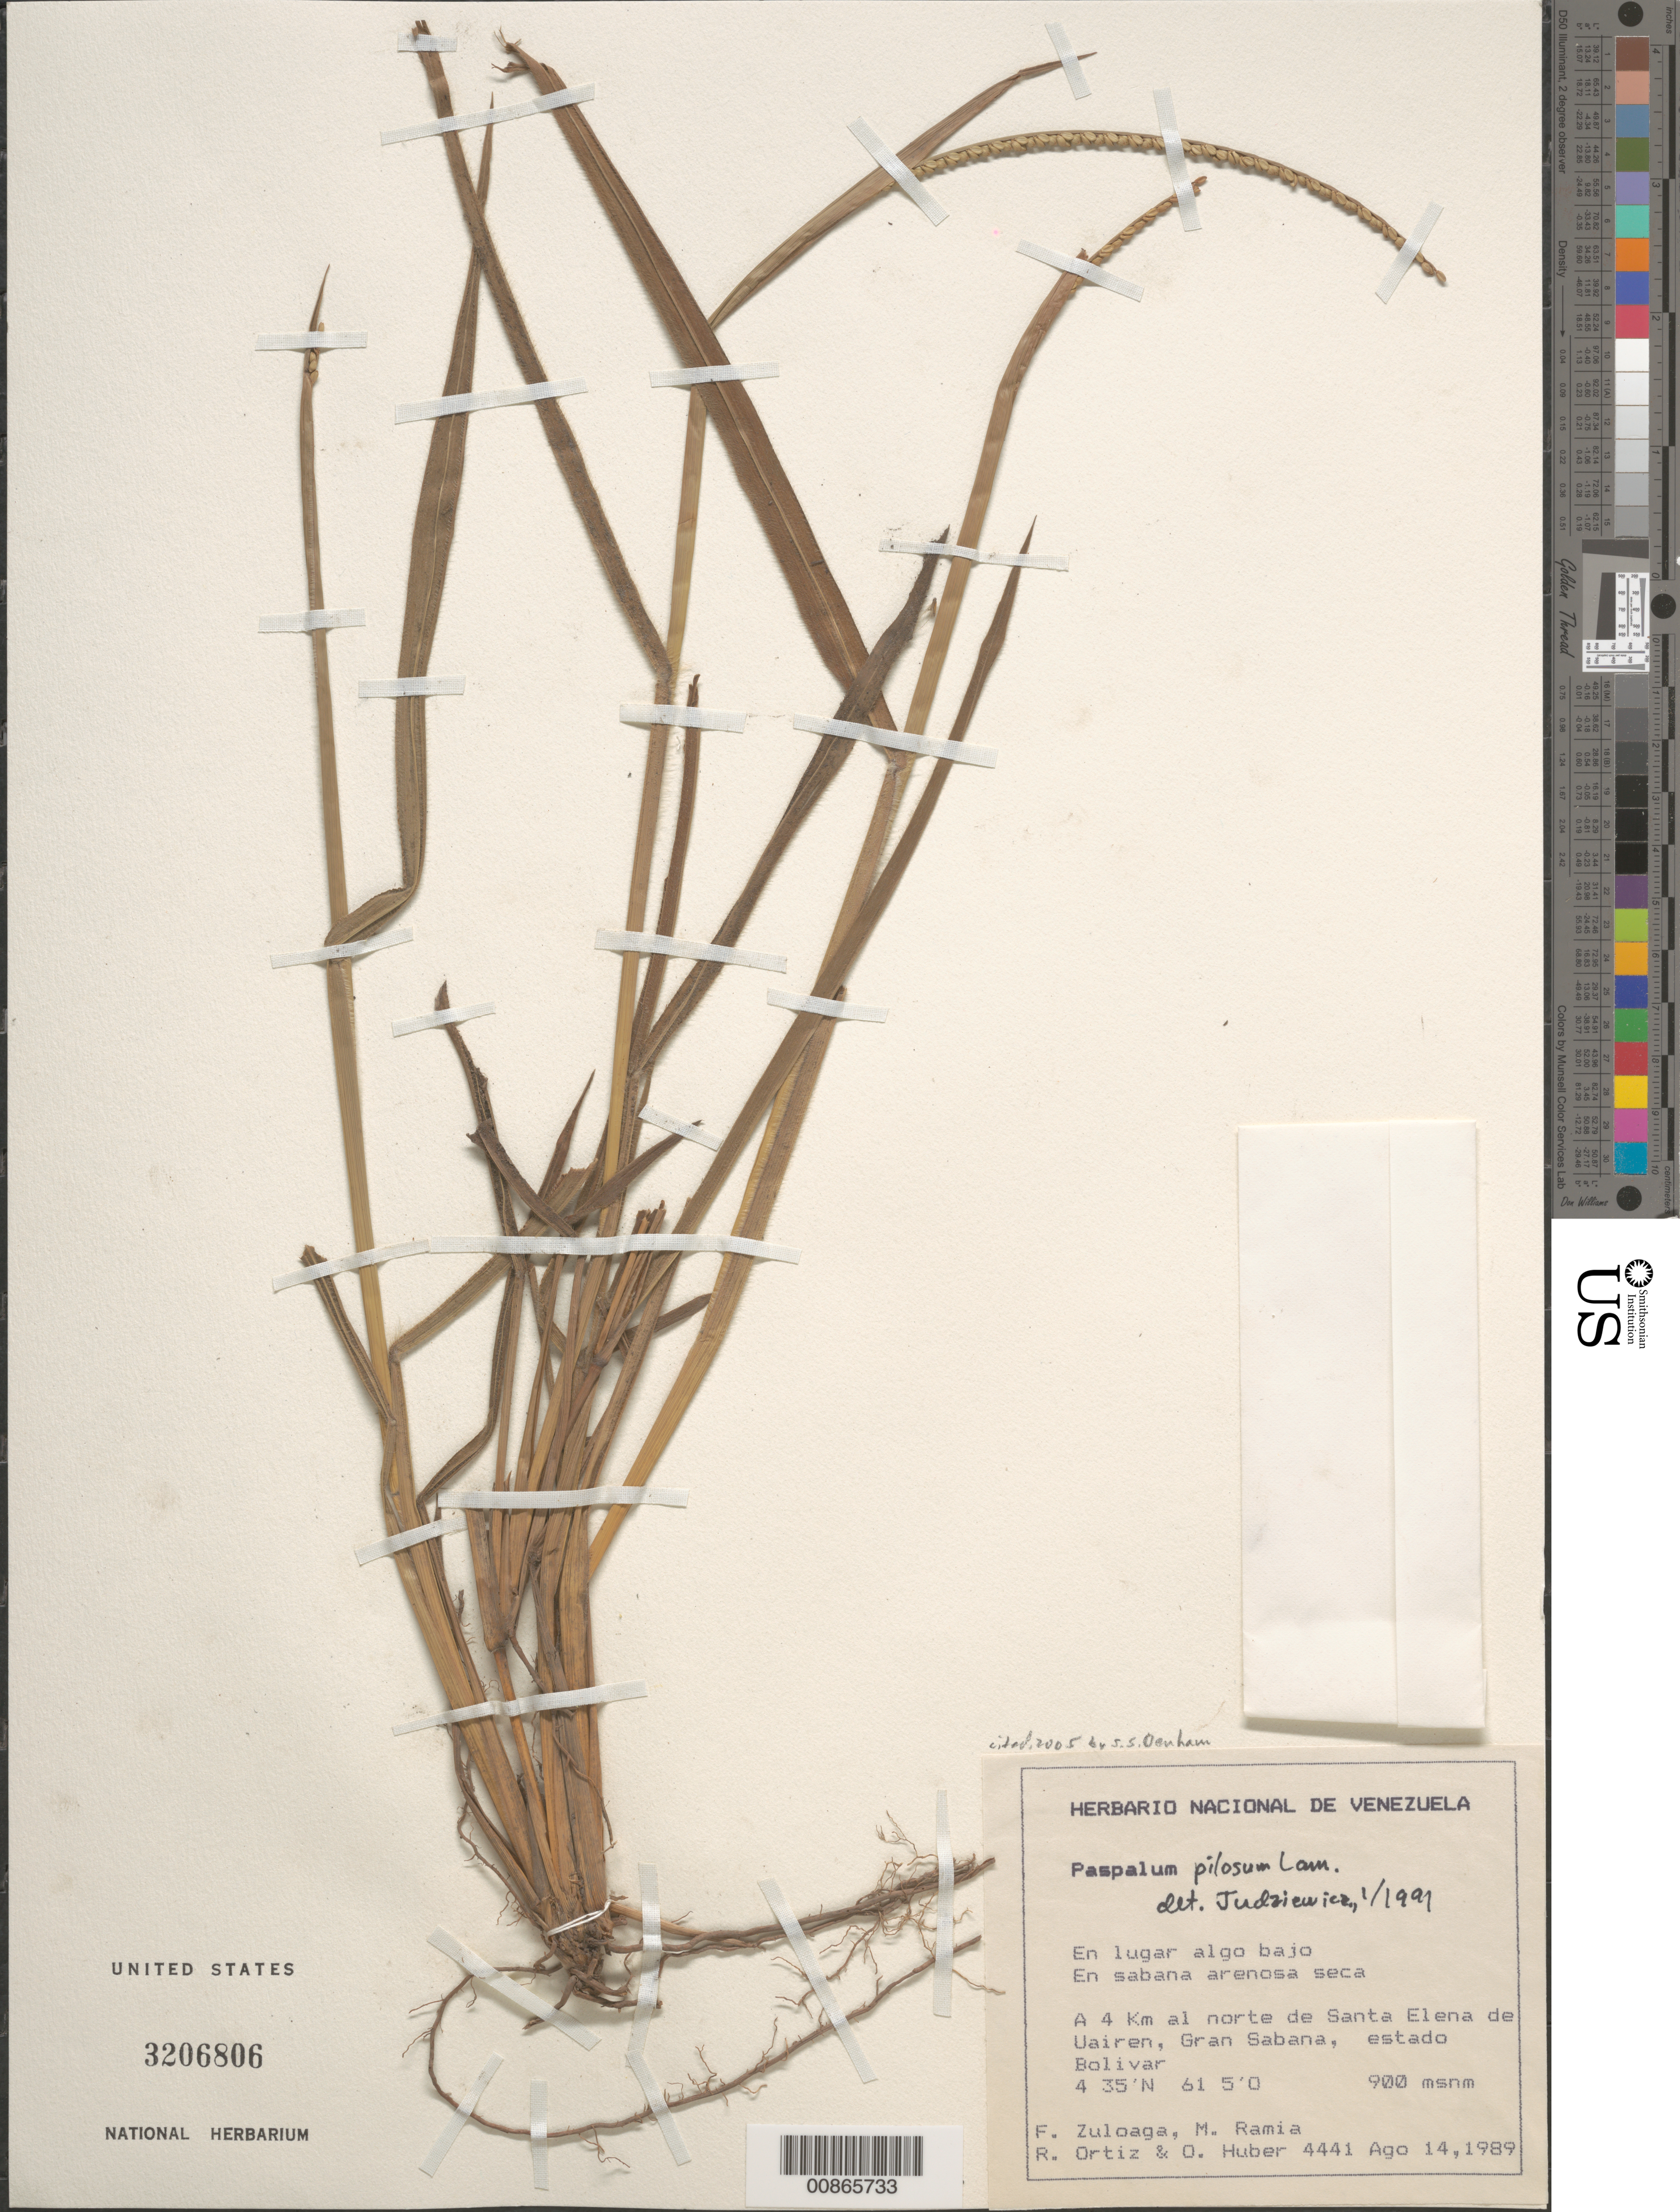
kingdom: Plantae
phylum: Tracheophyta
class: Liliopsida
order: Poales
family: Poaceae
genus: Paspalum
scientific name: Paspalum pilosum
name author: Lam.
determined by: Judziewicz, E. J.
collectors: F. O. Zuloaga, M. Ramia, R. Ortíz & O. Huber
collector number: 4441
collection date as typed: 14-Aug-89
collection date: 1989-08-14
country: Venezuela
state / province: Bolívar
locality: Gran Sabana, 4 km N de Santa Elena de Uairen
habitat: En lugar algo bajo; en sabana arenosa seca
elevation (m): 900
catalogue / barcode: US 3206806